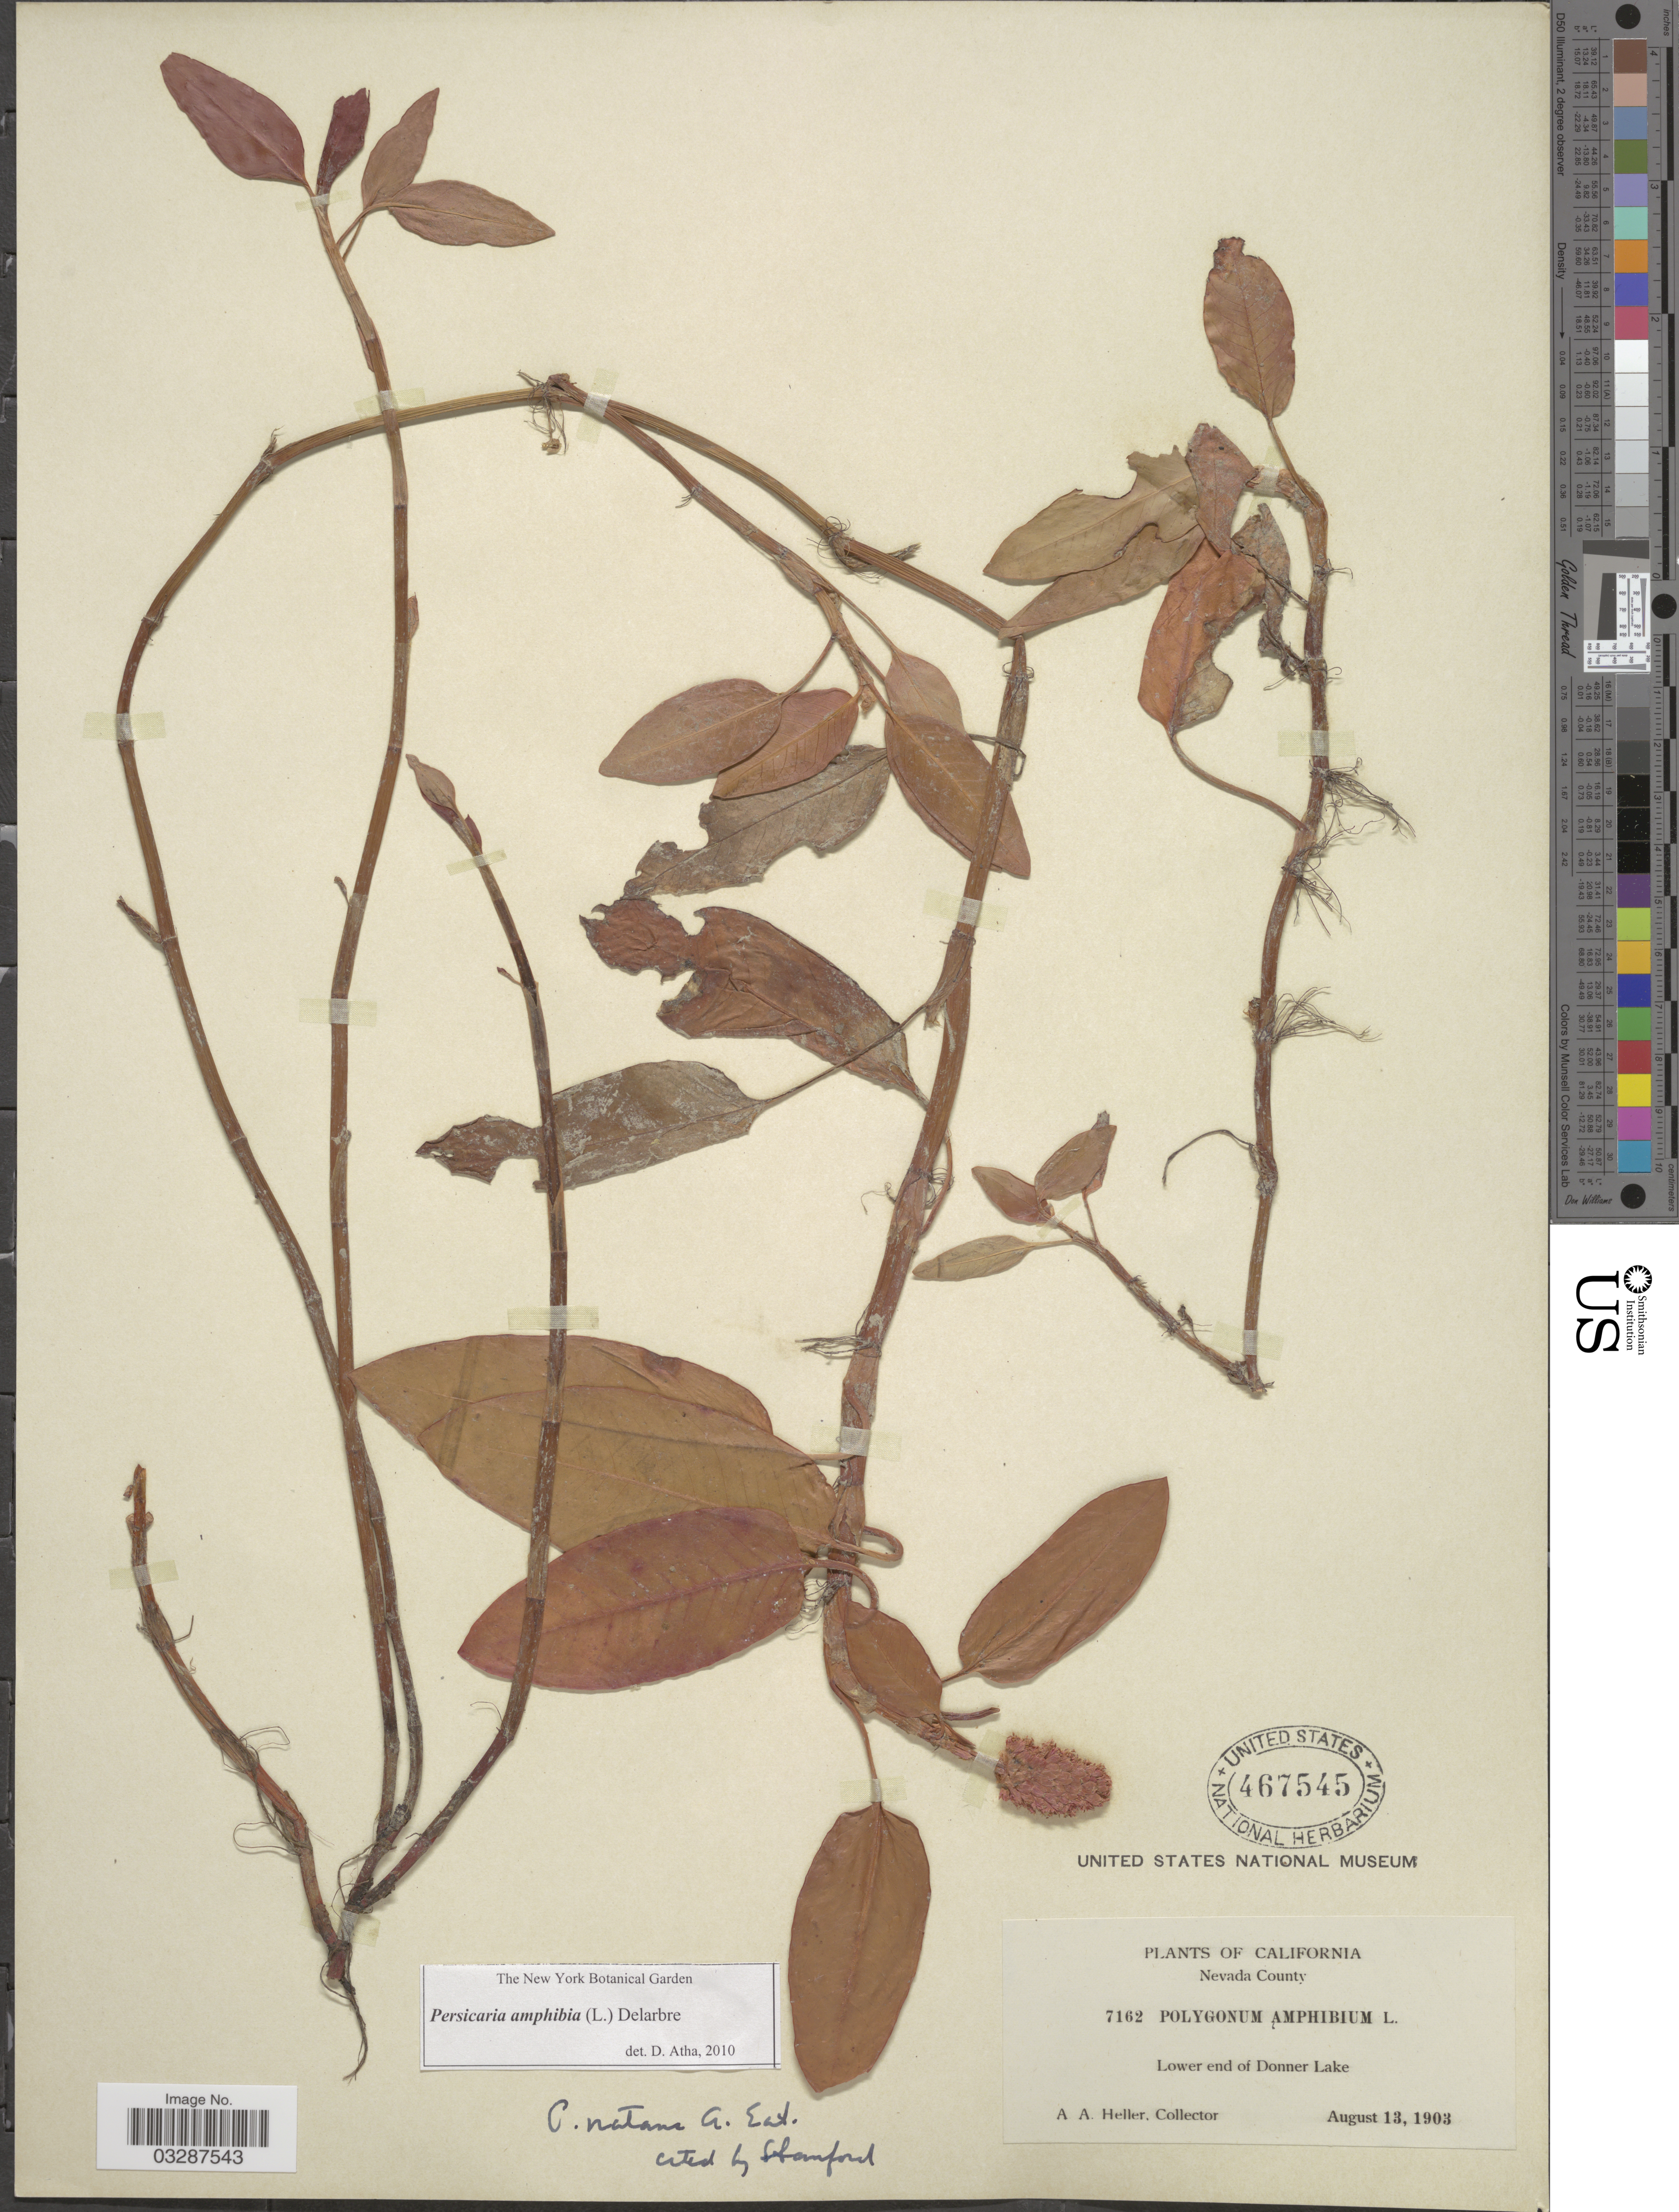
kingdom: Plantae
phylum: Tracheophyta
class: Magnoliopsida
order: Caryophyllales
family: Polygonaceae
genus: Persicaria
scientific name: Persicaria amphibia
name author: (L.) Delarbre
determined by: Atha, D. E.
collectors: A. A. Heller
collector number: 7162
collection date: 1903-08-13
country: United States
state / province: California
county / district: Nevada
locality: Nevada County. Lower end of Donner Lake.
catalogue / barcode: US 467545